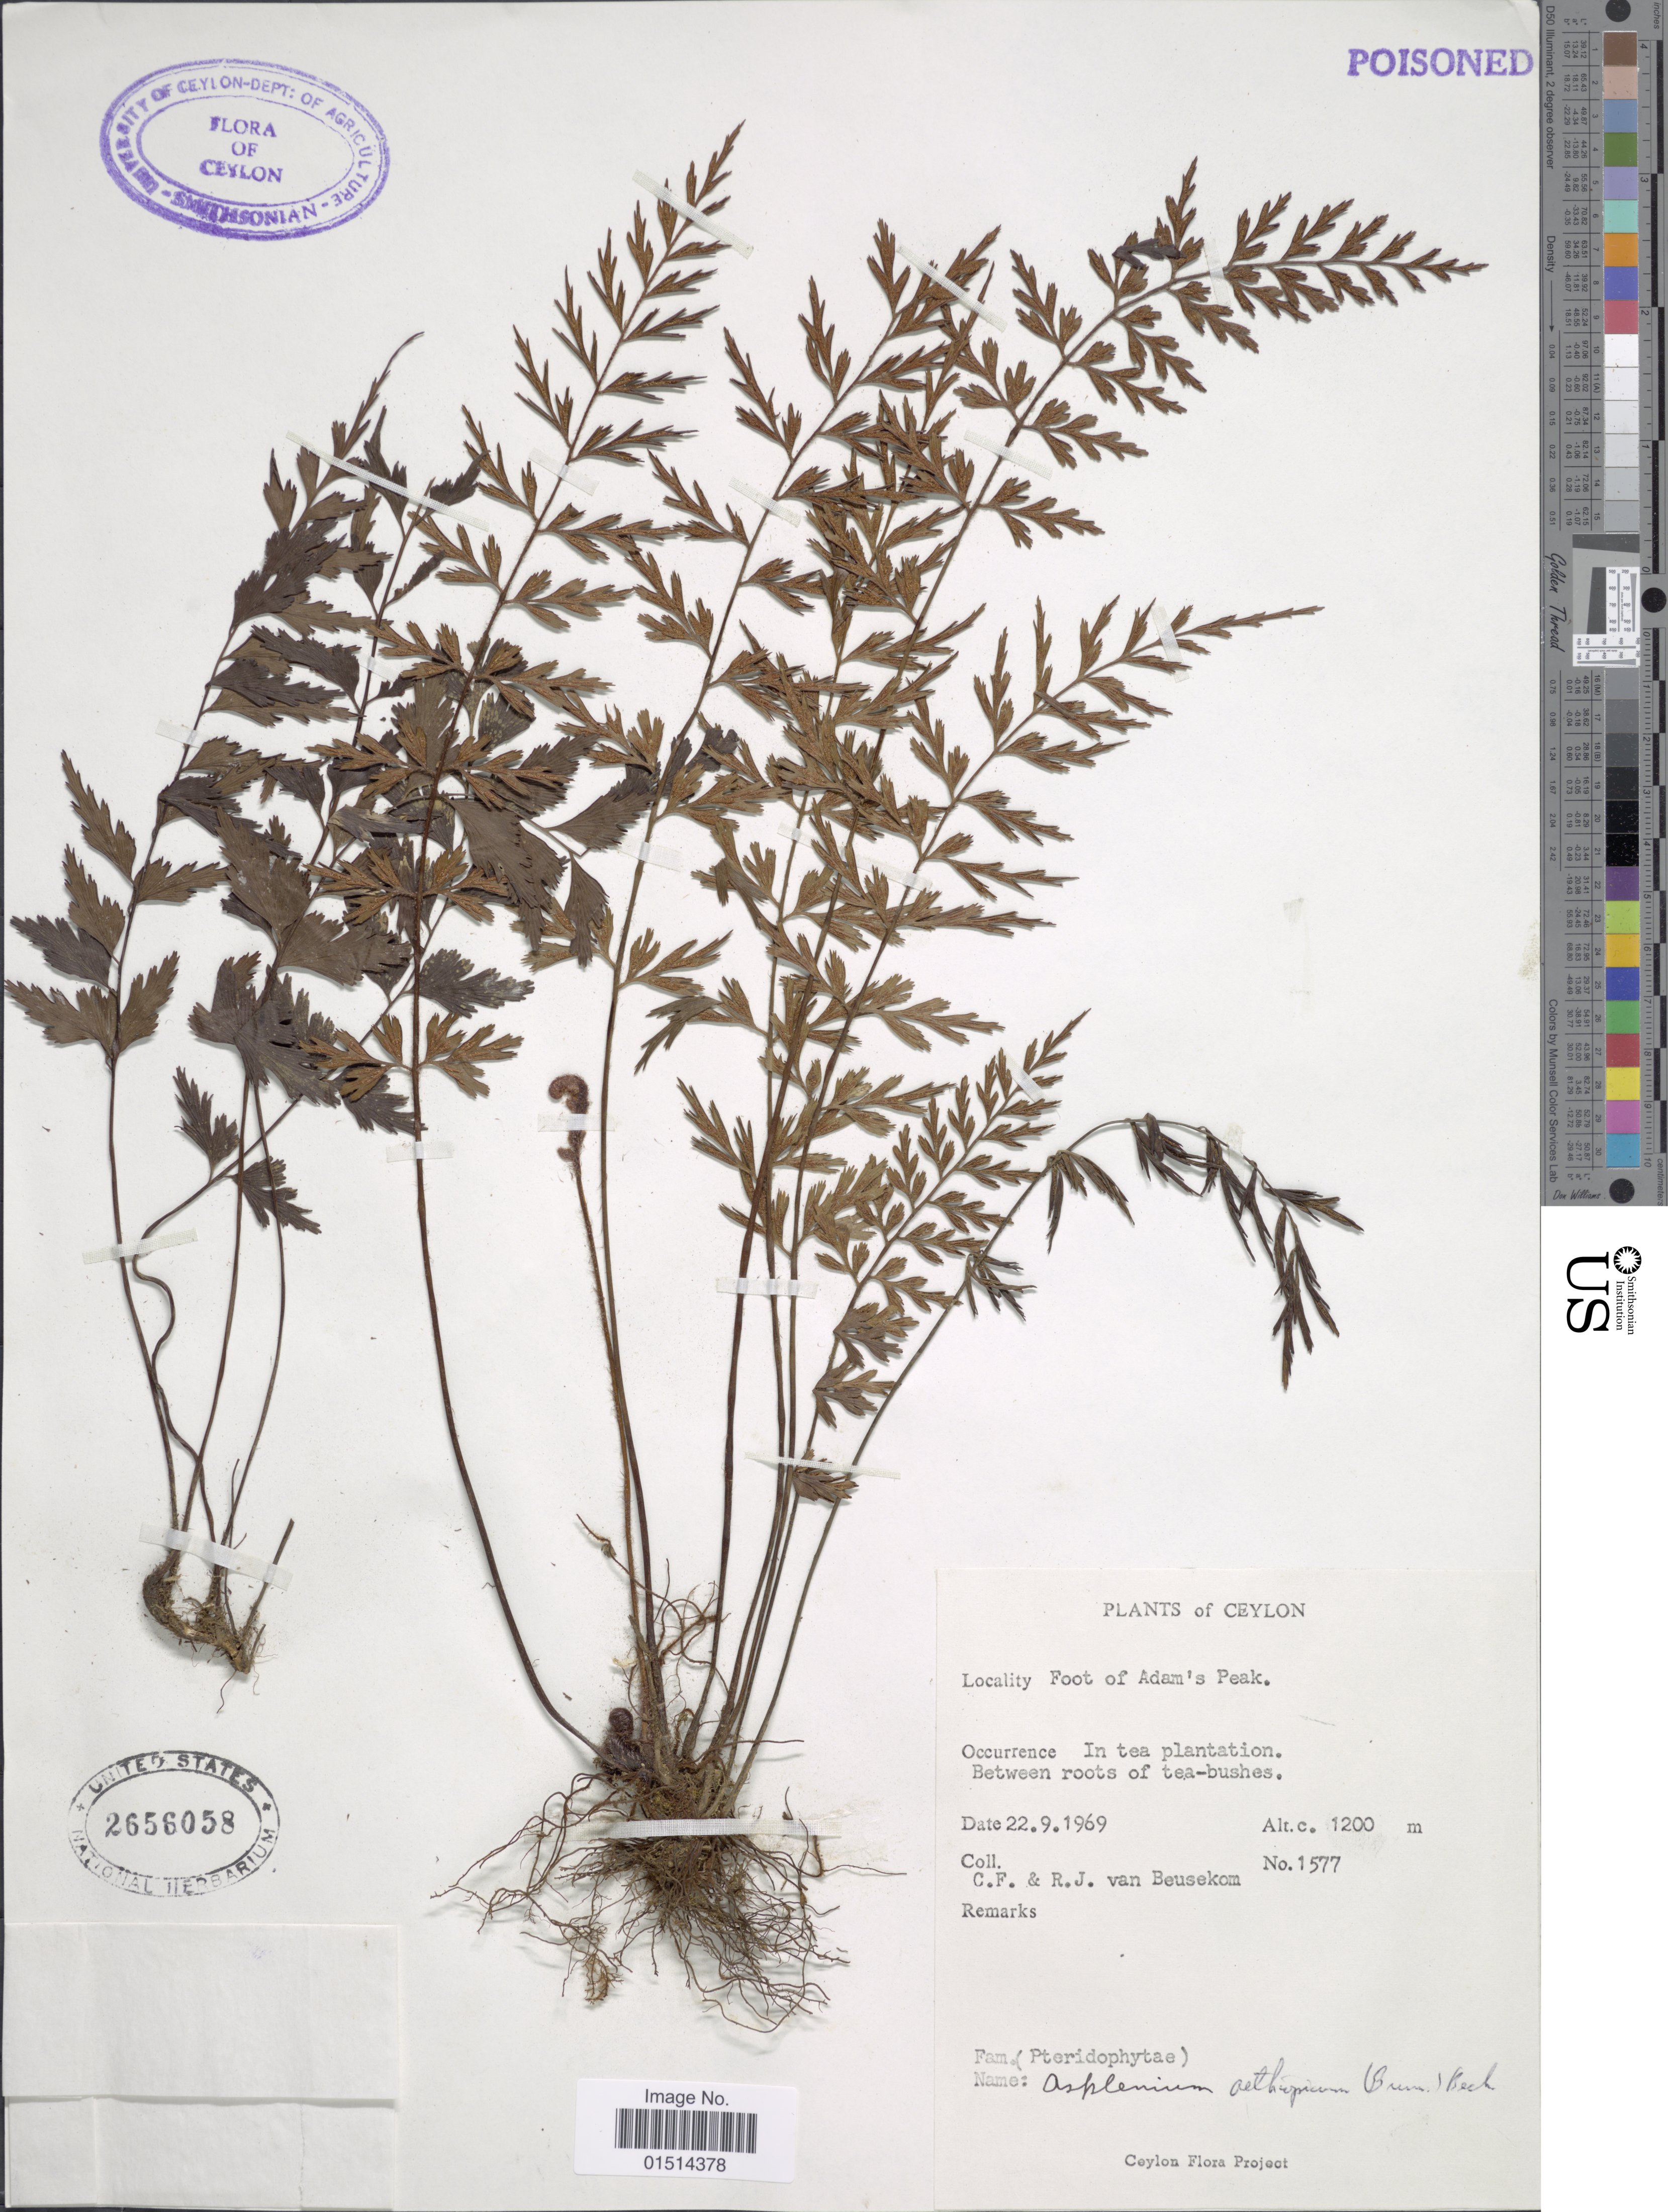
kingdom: Plantae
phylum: Tracheophyta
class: Polypodiopsida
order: Polypodiales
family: Aspleniaceae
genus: Asplenium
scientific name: Asplenium aethiopicum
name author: (Burm. f.) Bech.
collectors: C. F. Beusekom & R. Van Beusekom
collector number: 1577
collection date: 1969-09-22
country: Sri Lanka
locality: Ceylon, Foot of Adam's Peak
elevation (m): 1200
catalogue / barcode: US 2656058